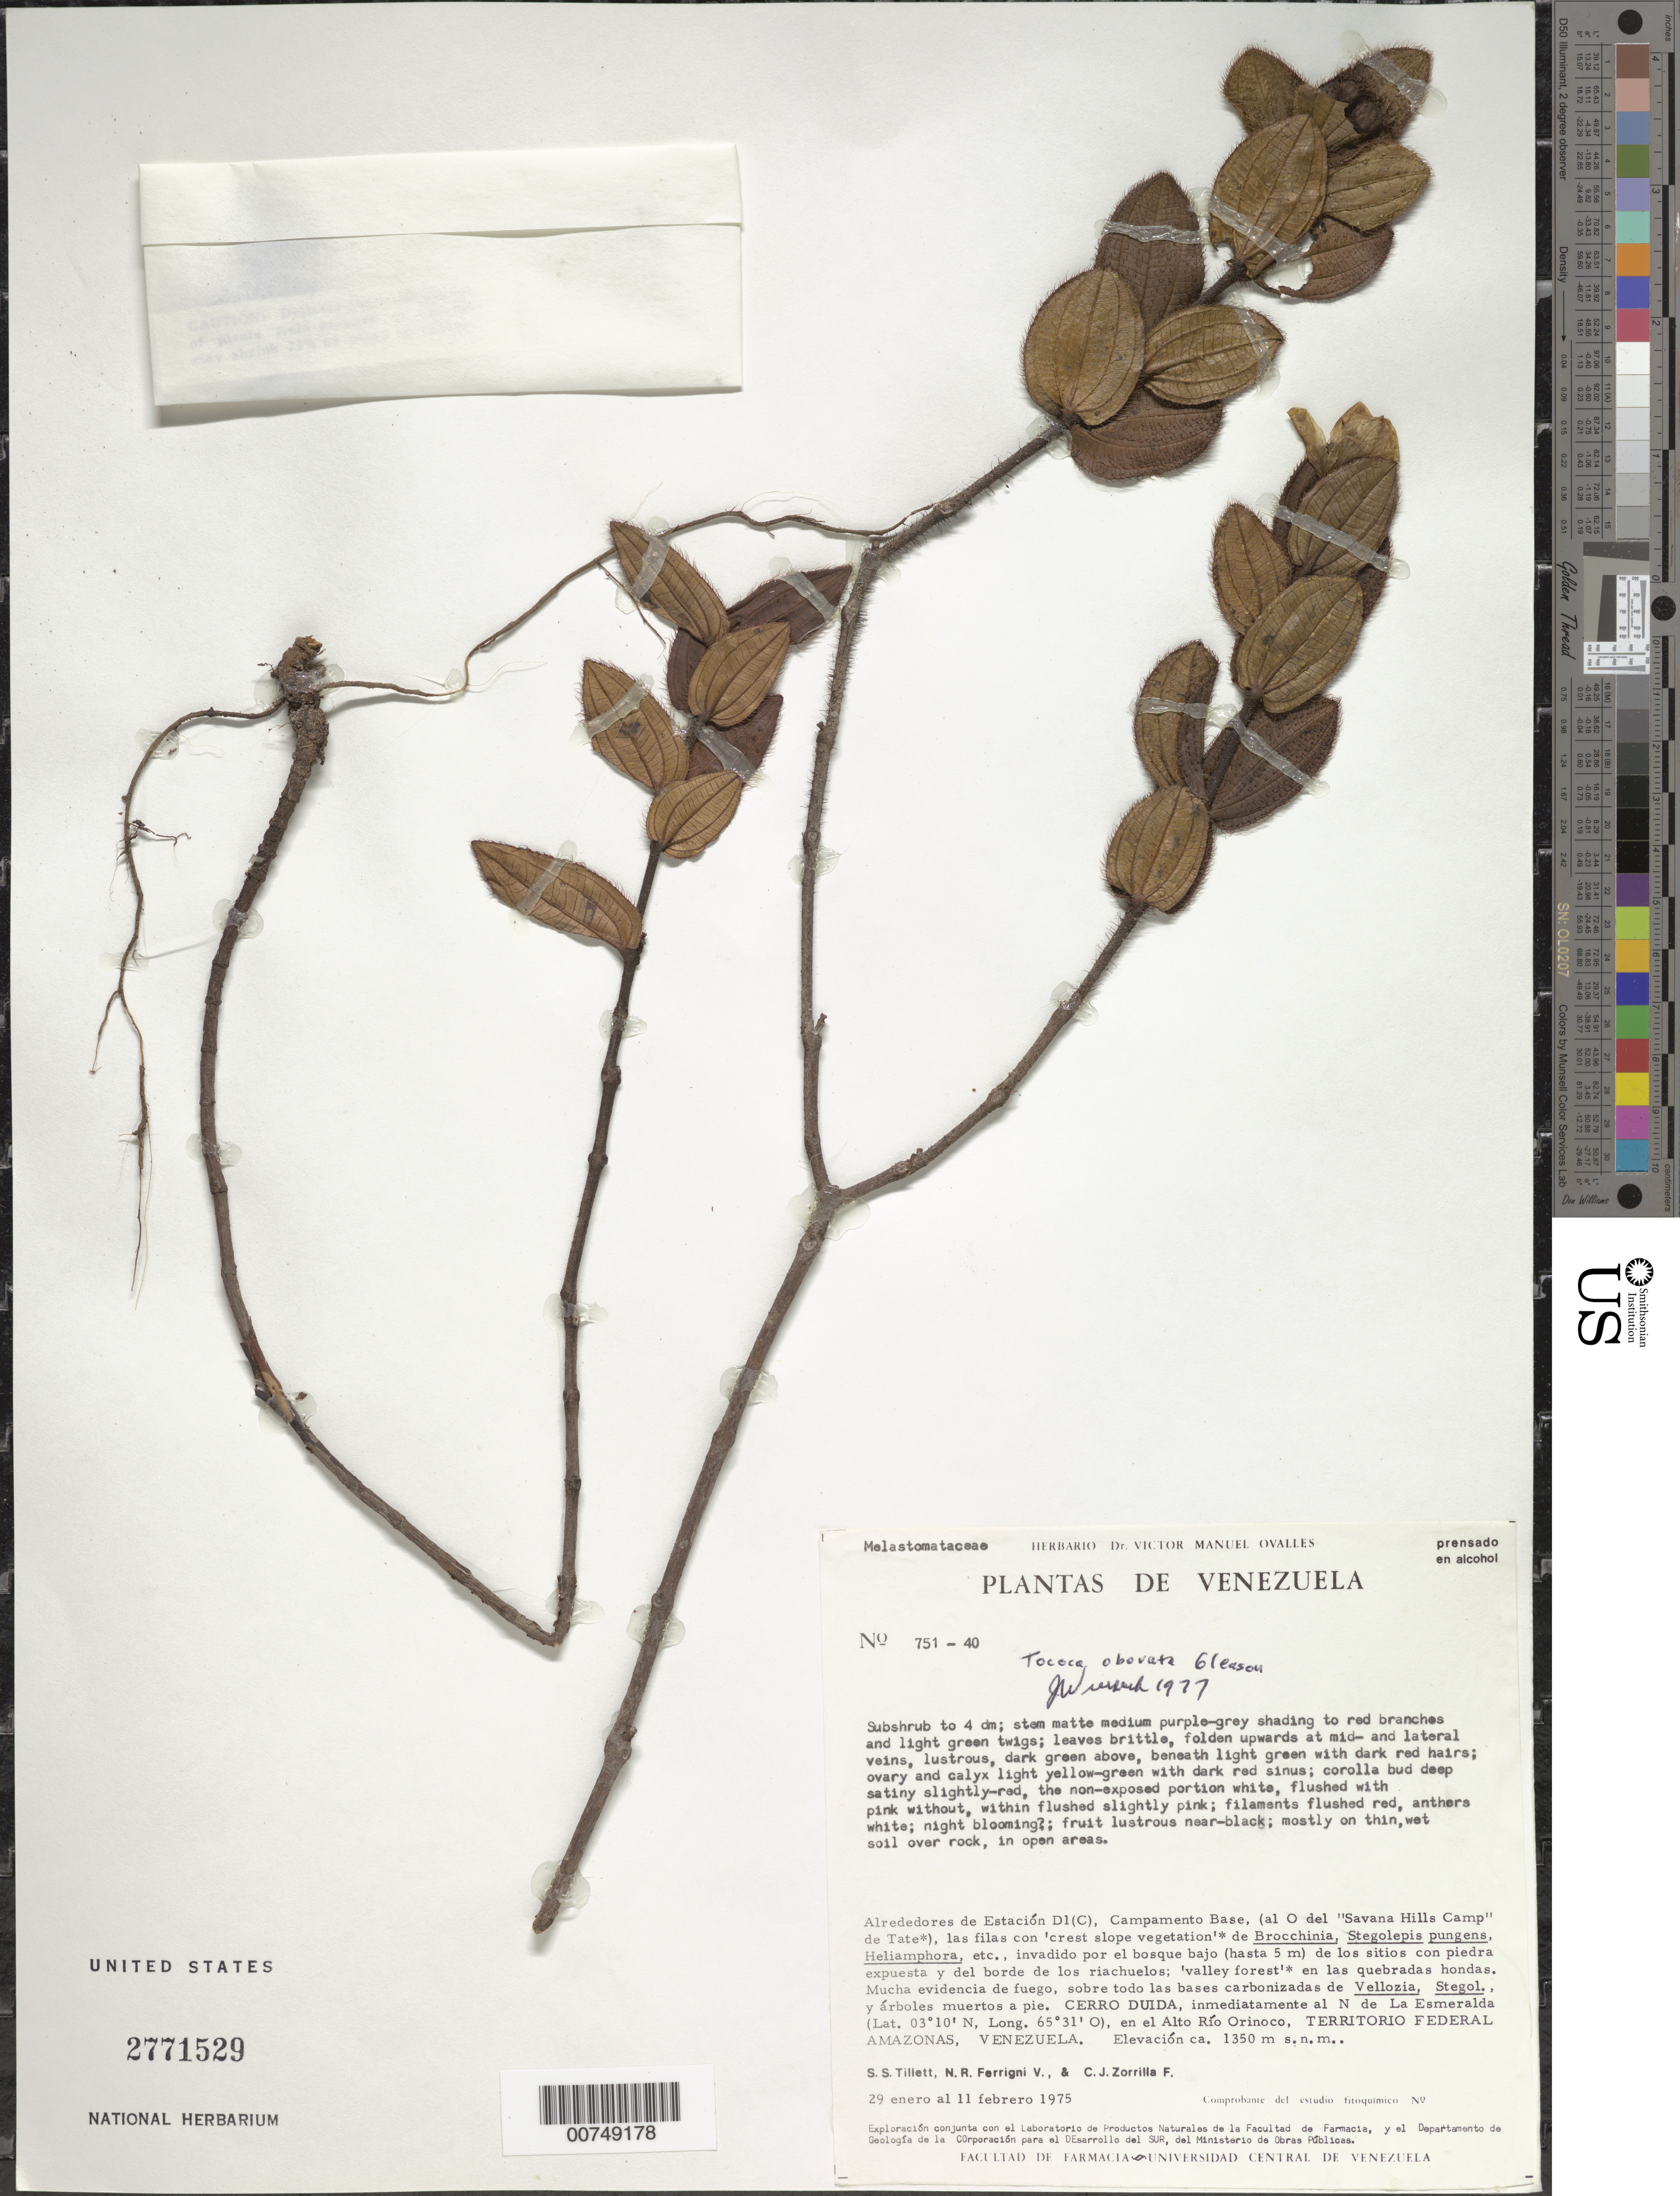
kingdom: Plantae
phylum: Tracheophyta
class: Magnoliopsida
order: Myrtales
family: Melastomataceae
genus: Tococa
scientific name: Tococa obovata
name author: Gleason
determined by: Wurdack, John J., (US), US (UNITED STATES)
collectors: S. S. Tillett, N. Ferrigni V. & C. Zorrilla F.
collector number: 751 40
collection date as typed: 29-Jan-75 to 11-Feb-75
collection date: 1975-01-29/1975-02-11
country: Venezuela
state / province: Amazonas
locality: Cerro Duida, N de La Esmeralda, en el Alto Rio Orinoco; Estacion D1C, Camp. Base (O del Savanna Hills Camp de Tate)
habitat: Valley forest; mostly on thin, wet soil over rocks, in open areas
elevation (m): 1350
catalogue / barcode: US 2771529